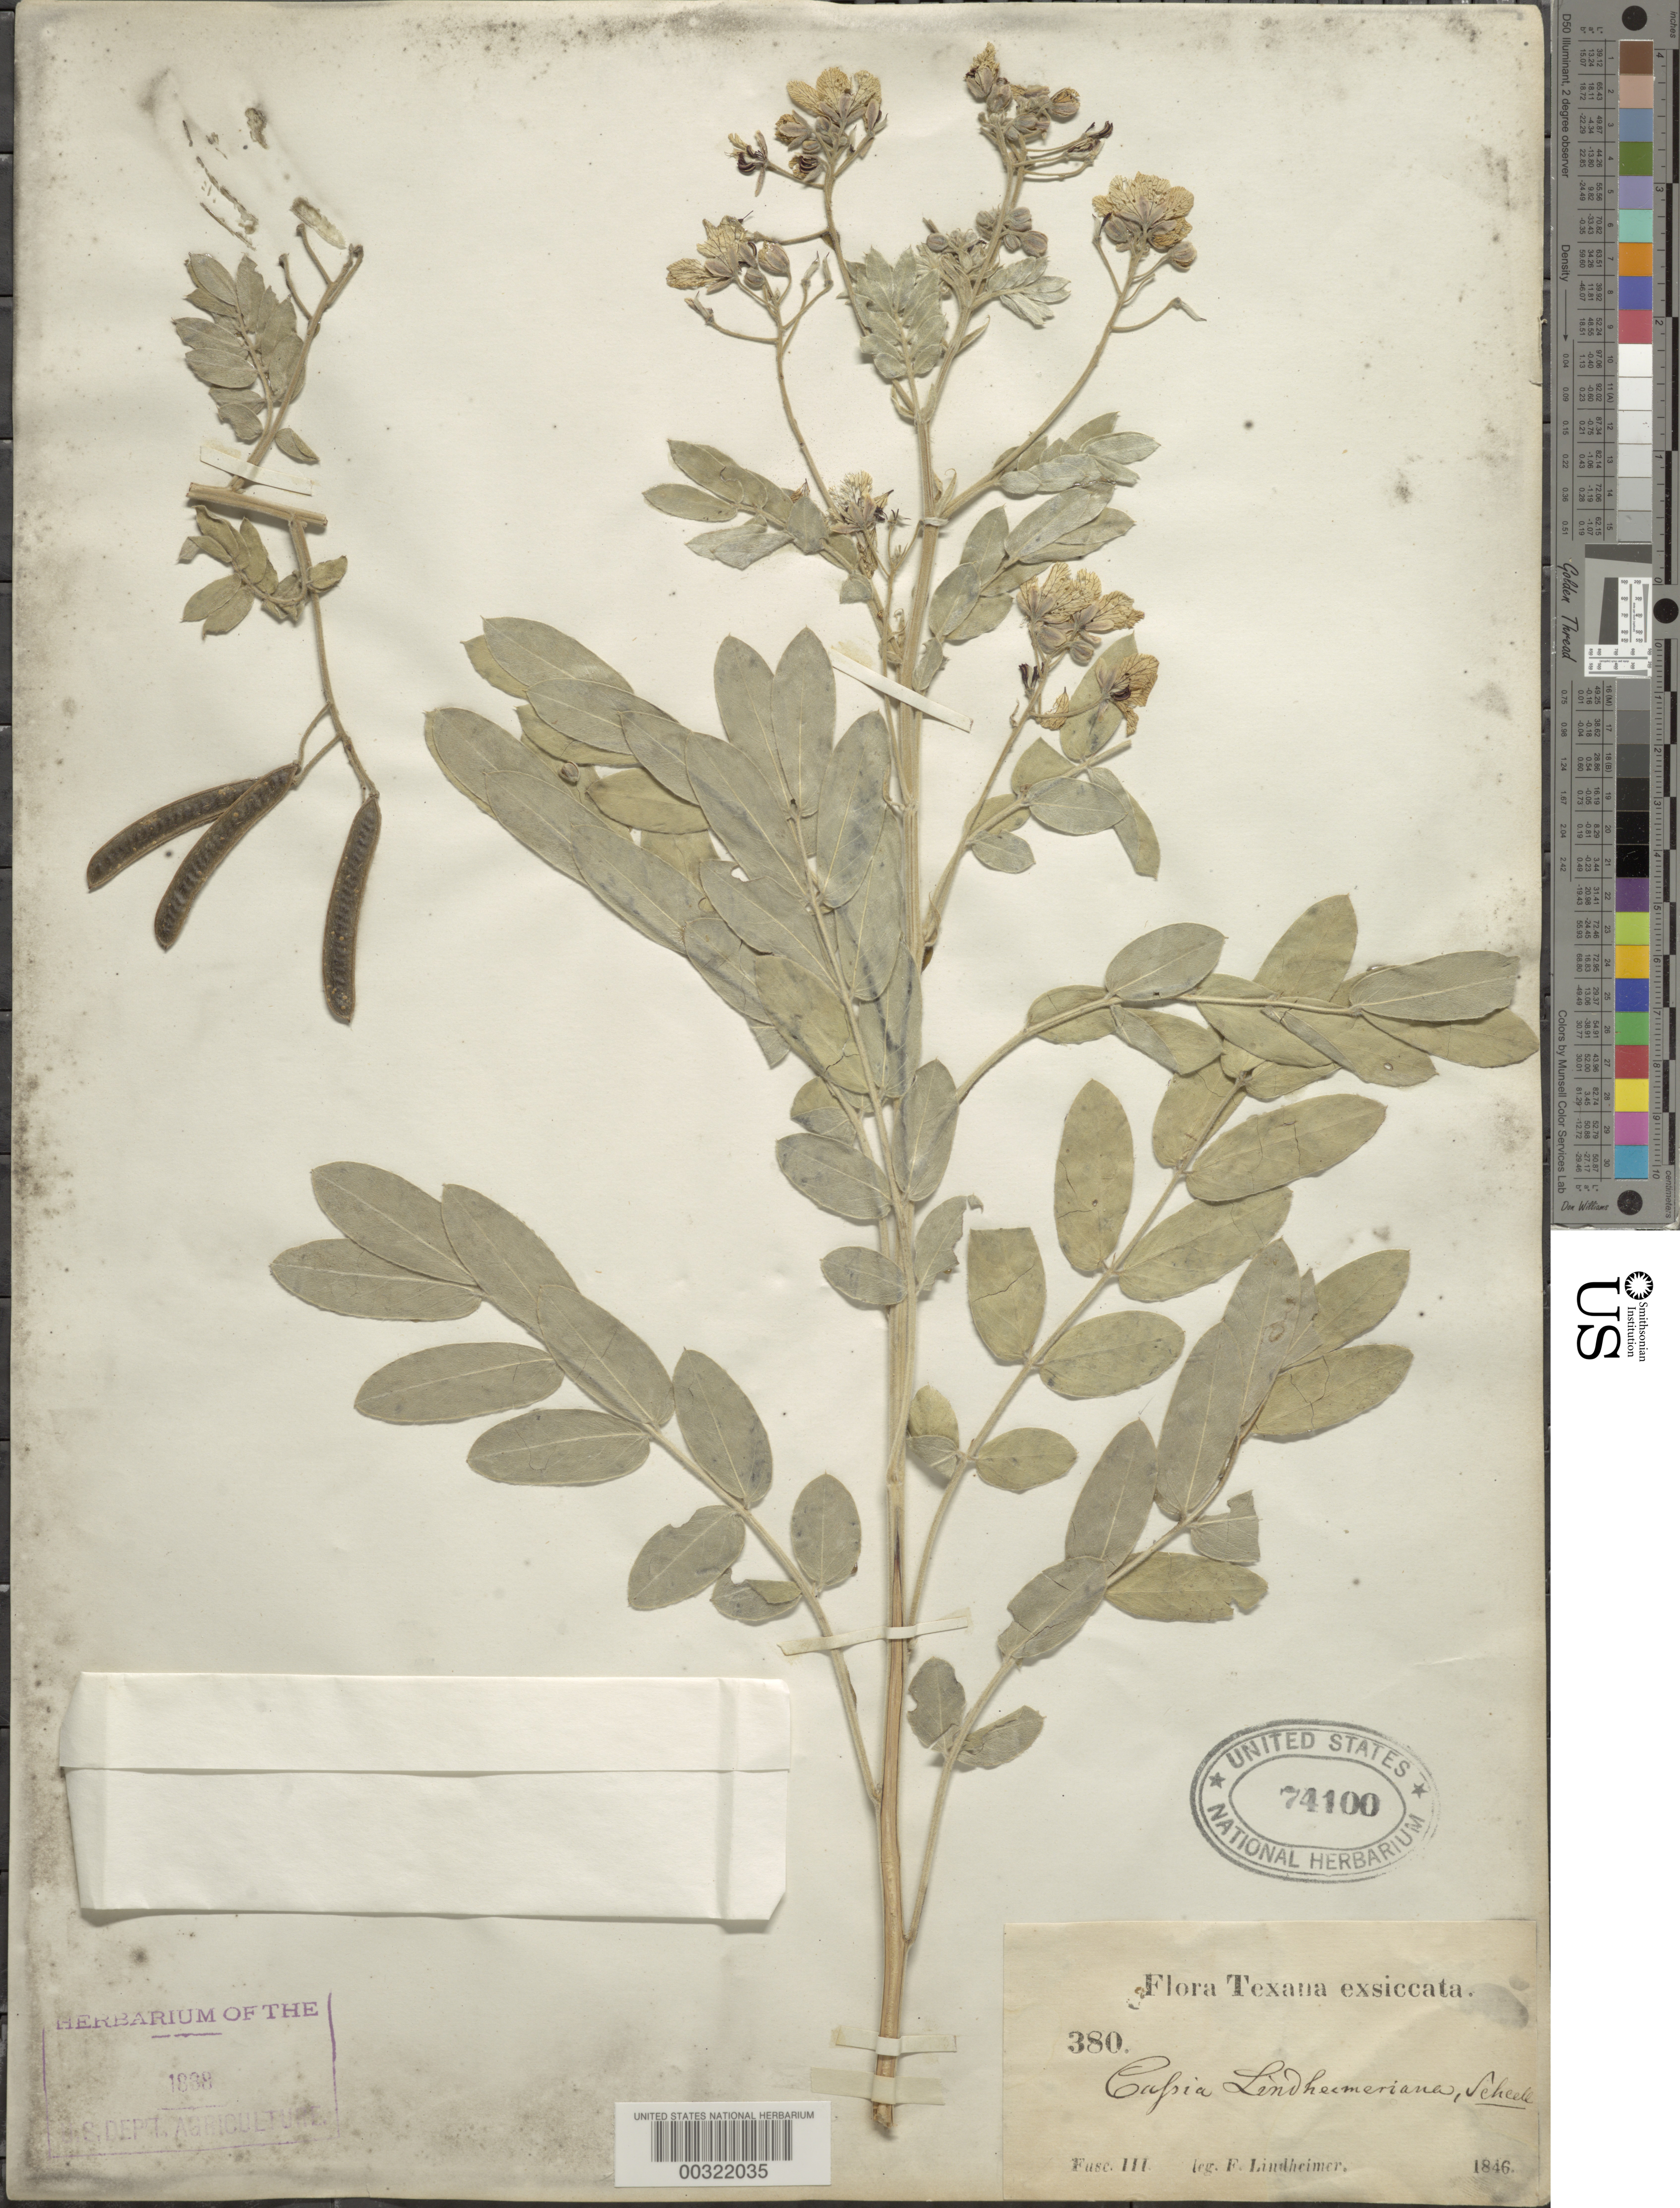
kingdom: Plantae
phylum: Tracheophyta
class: Magnoliopsida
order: Fabales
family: Fabaceae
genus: Senna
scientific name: Senna lindheimeriana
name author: (Scheele) H.S. Irwin & Barneby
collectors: F. J. Lindheimer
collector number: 380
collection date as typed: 1846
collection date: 1846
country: United States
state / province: Texas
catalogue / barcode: US 74100